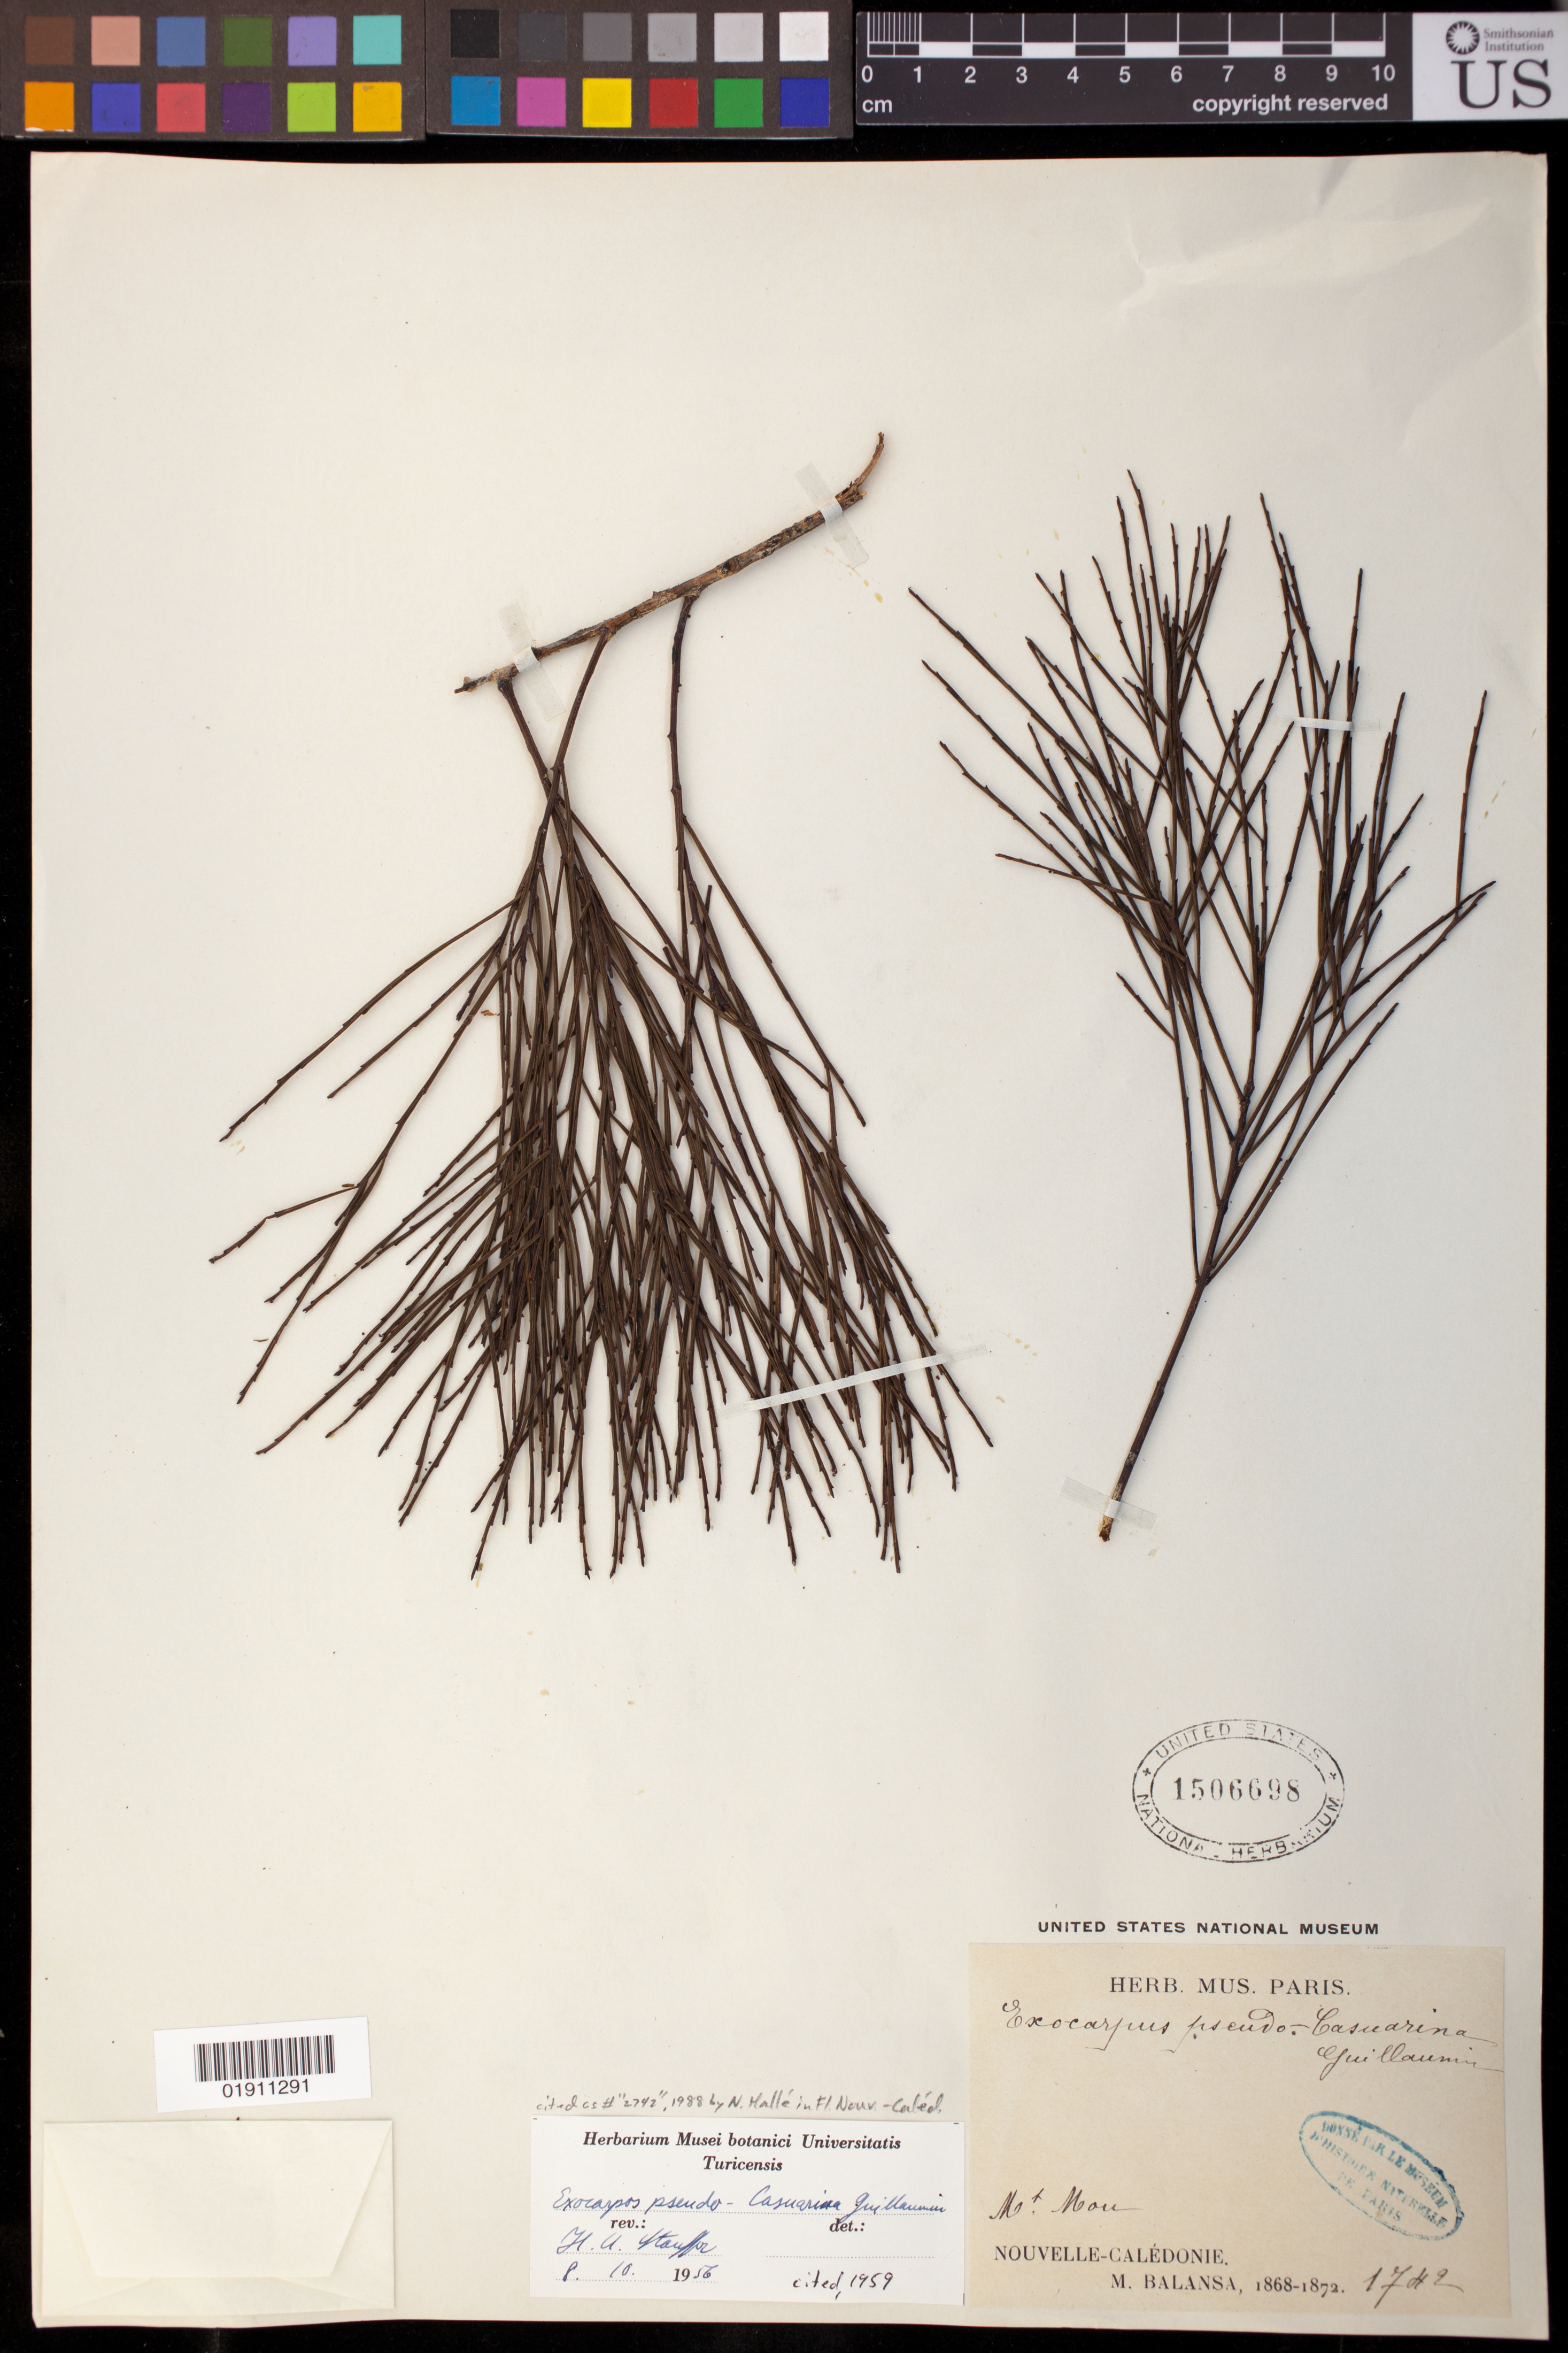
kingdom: Plantae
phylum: Tracheophyta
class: Magnoliopsida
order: Santalales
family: Santalaceae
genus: Exocarpos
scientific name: Exocarpos pseudocasuarina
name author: Guillaumin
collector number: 1742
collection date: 1868/1872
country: New Caledonia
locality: Mont Mou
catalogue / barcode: US 1506698